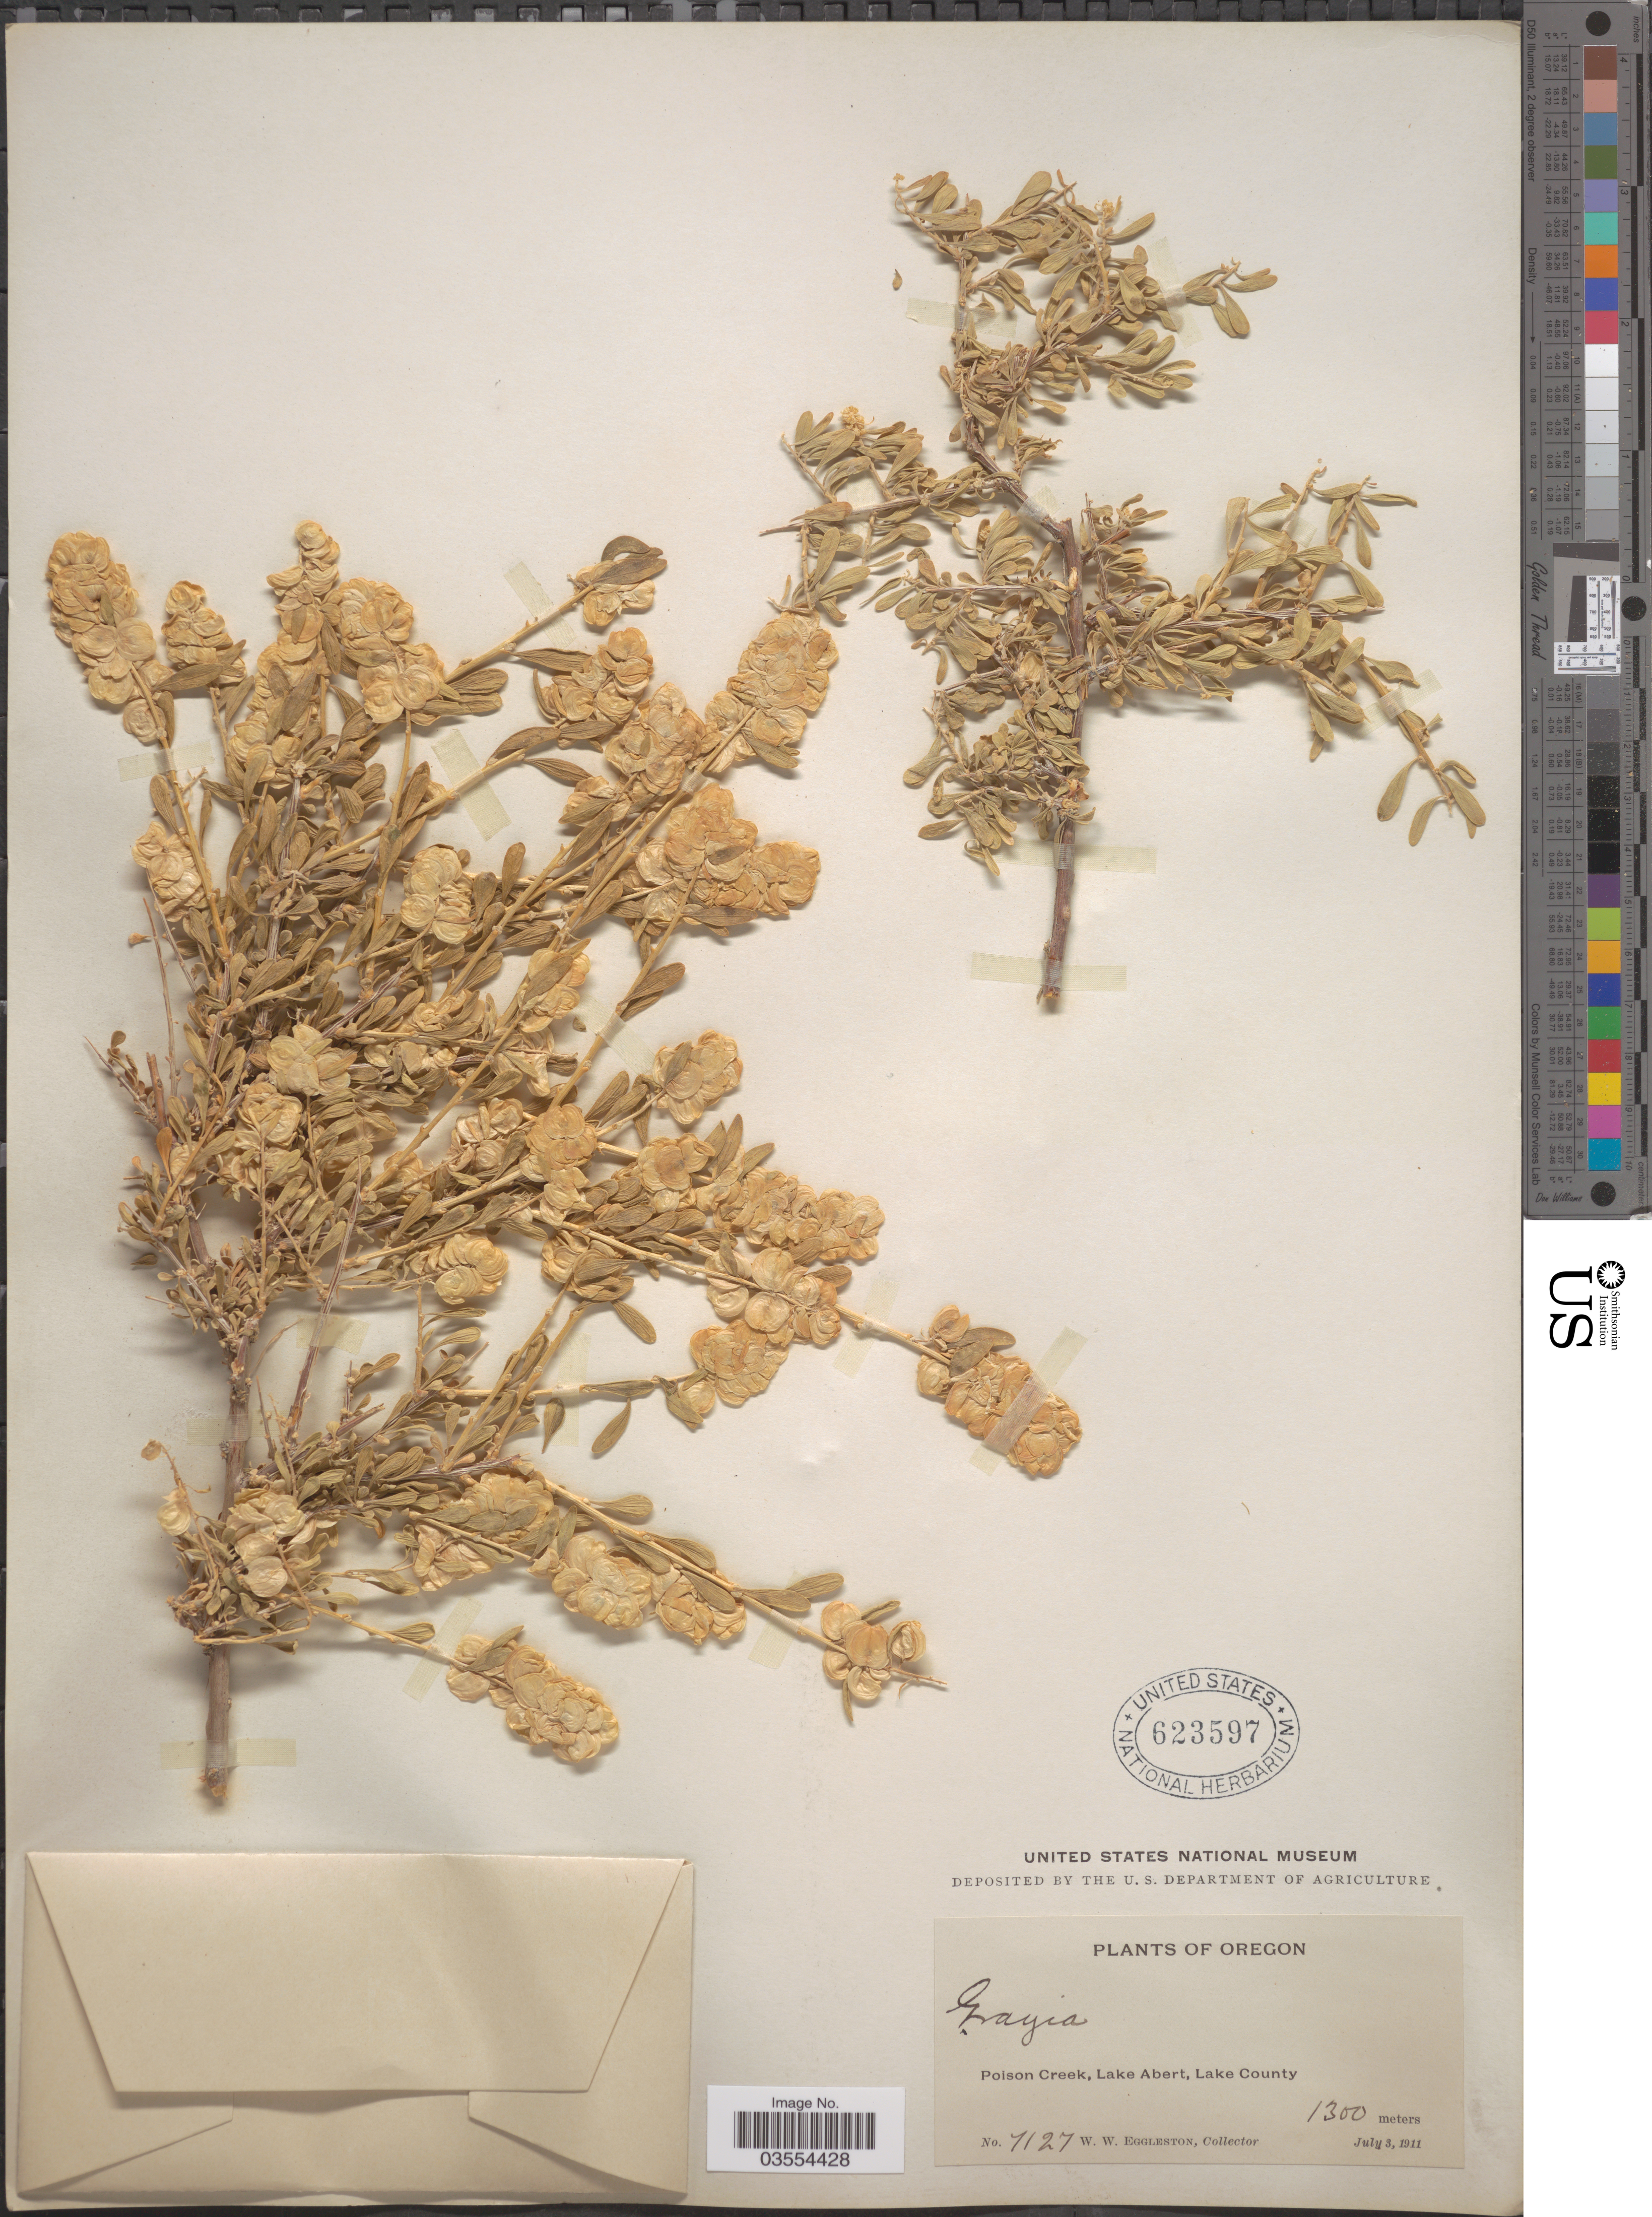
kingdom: Plantae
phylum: Tracheophyta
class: Magnoliopsida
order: Caryophyllales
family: Amaranthaceae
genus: Grayia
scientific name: Grayia spinosa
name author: (Hook.) Moq.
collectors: W. W. Eggleston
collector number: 7127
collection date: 1911-07-03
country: United States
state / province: Oregon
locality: Poison Creek, Lake Abert, Lake County.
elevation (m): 1300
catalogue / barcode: US 623597